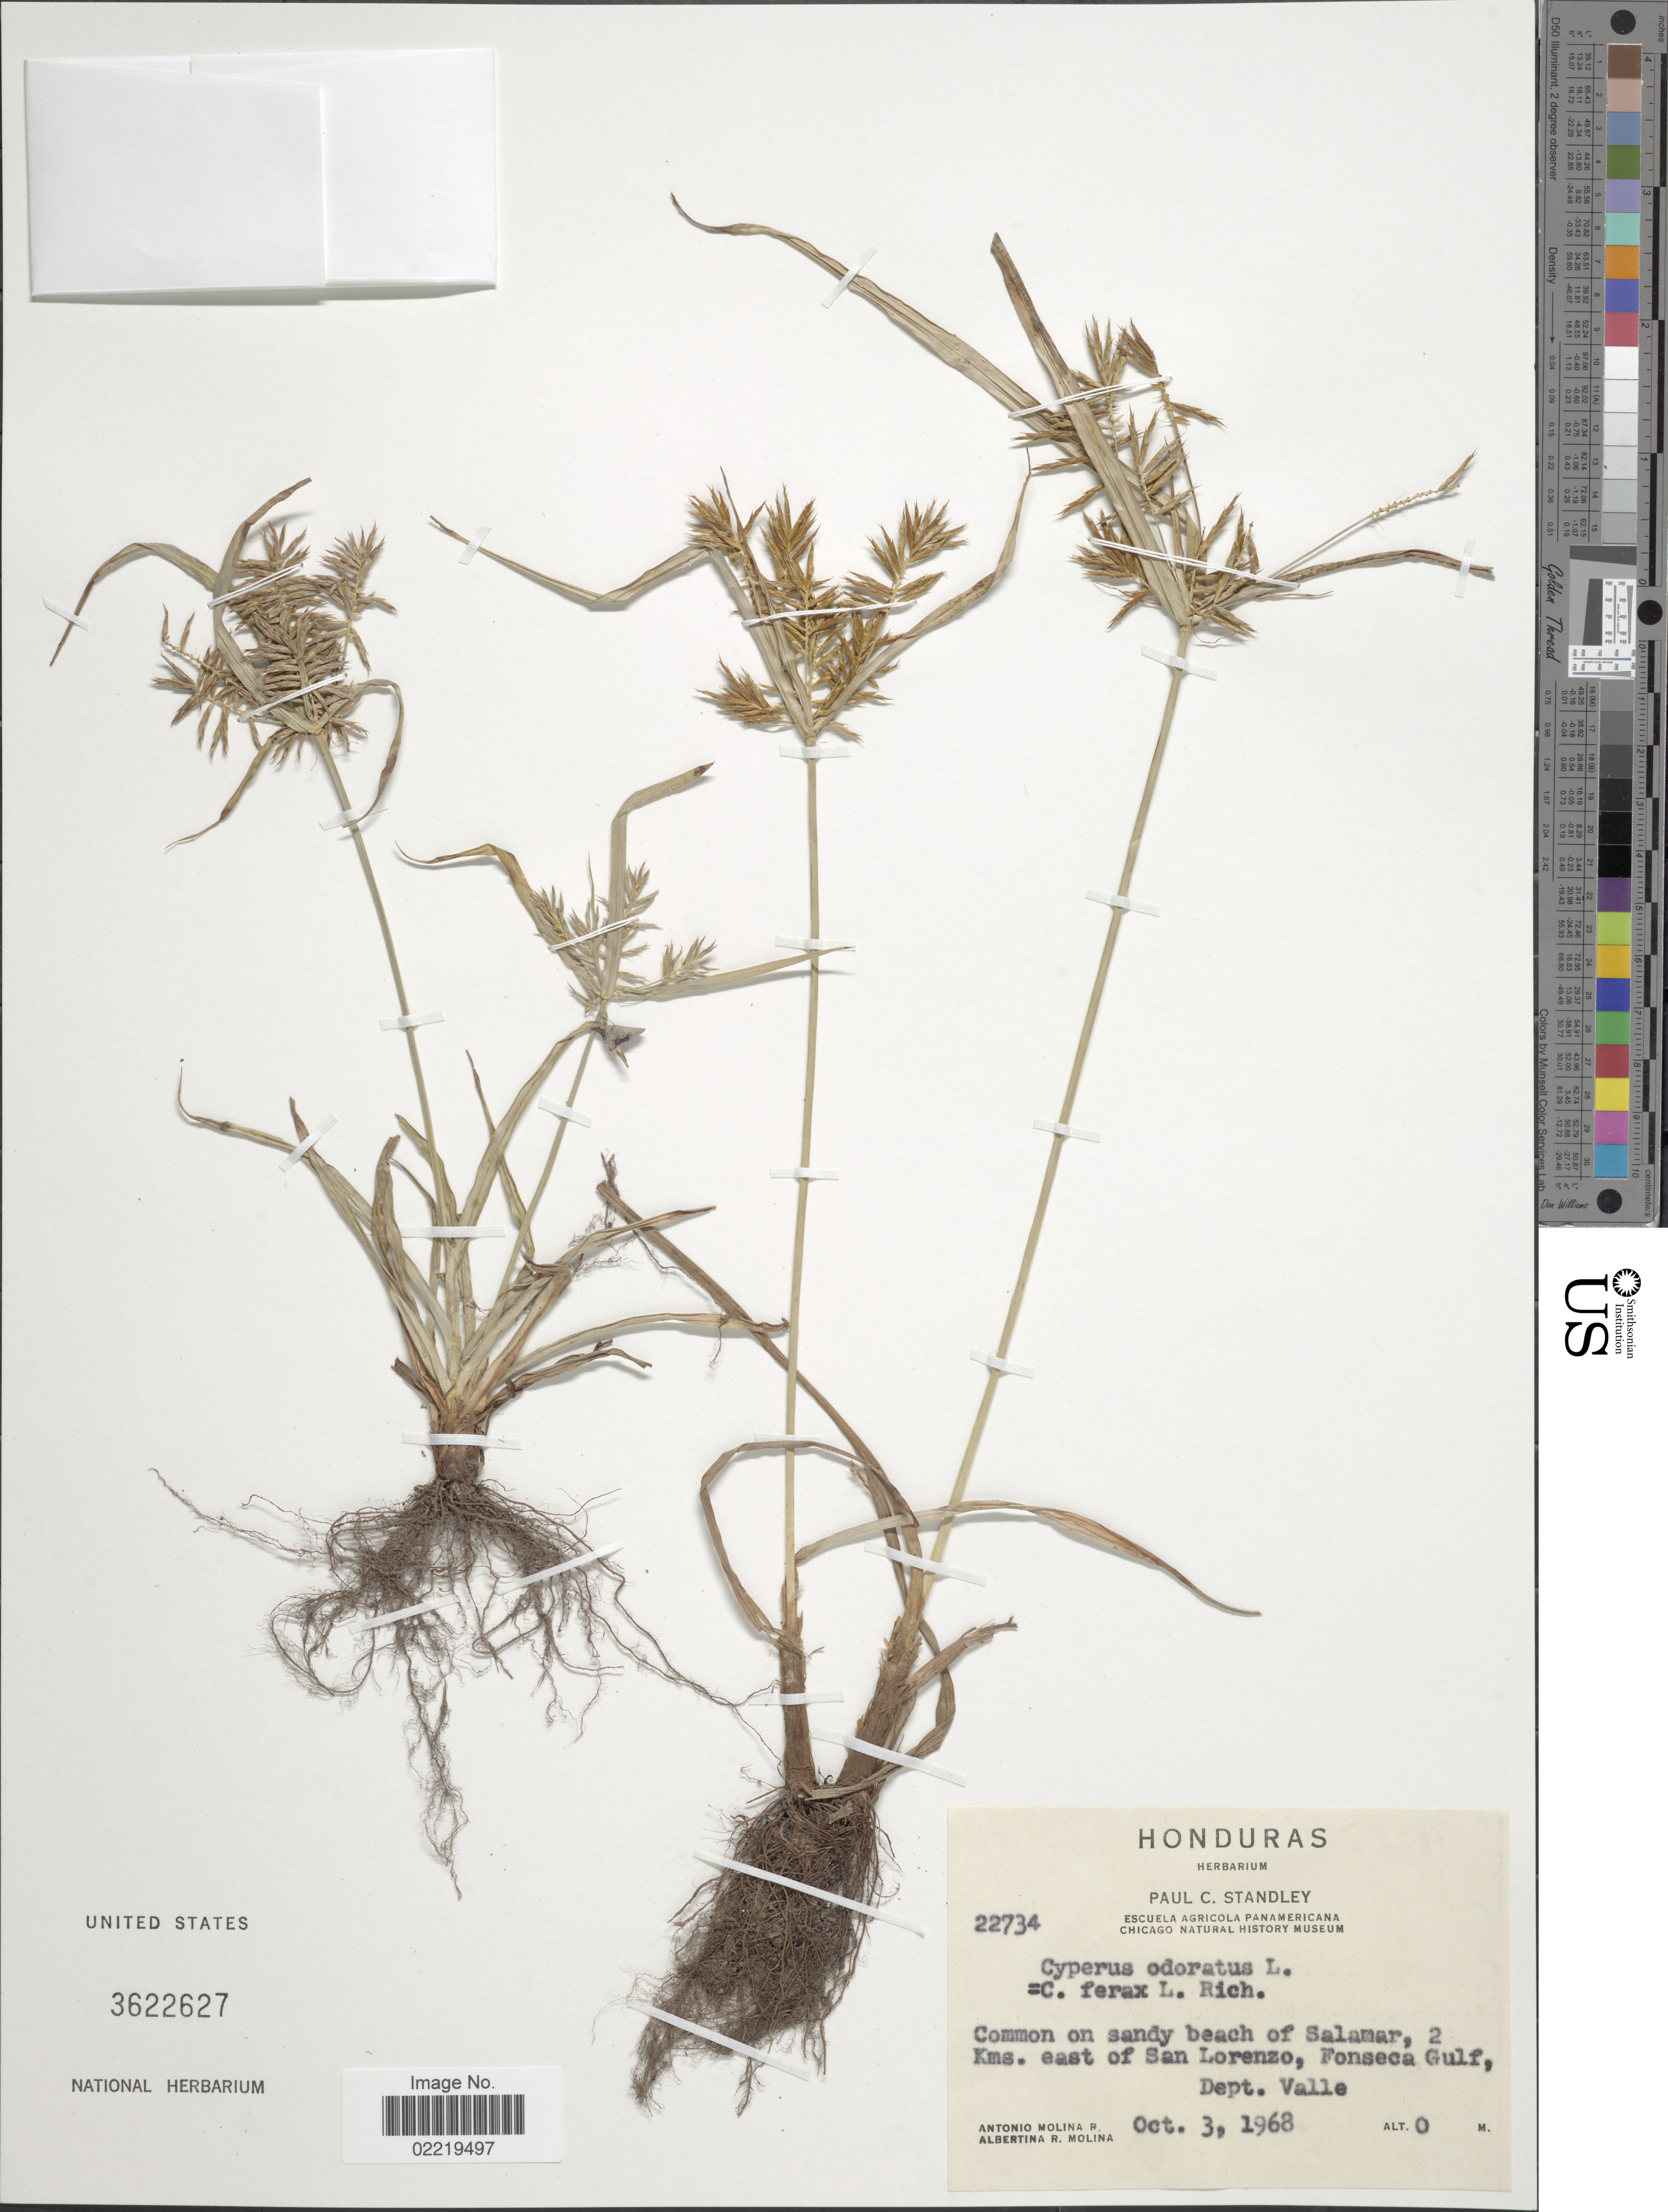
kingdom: Plantae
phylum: Tracheophyta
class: Liliopsida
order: Poales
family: Cyperaceae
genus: Cyperus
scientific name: Cyperus odoratus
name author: L.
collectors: A. Molina R. & A. R. Molina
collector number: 22734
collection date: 1968-10-03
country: Honduras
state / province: Valle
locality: Common on sandy beach of Salamar, 2 Kms. east of San Lorenzo, Fonseca Gulf.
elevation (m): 0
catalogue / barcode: US 3622627